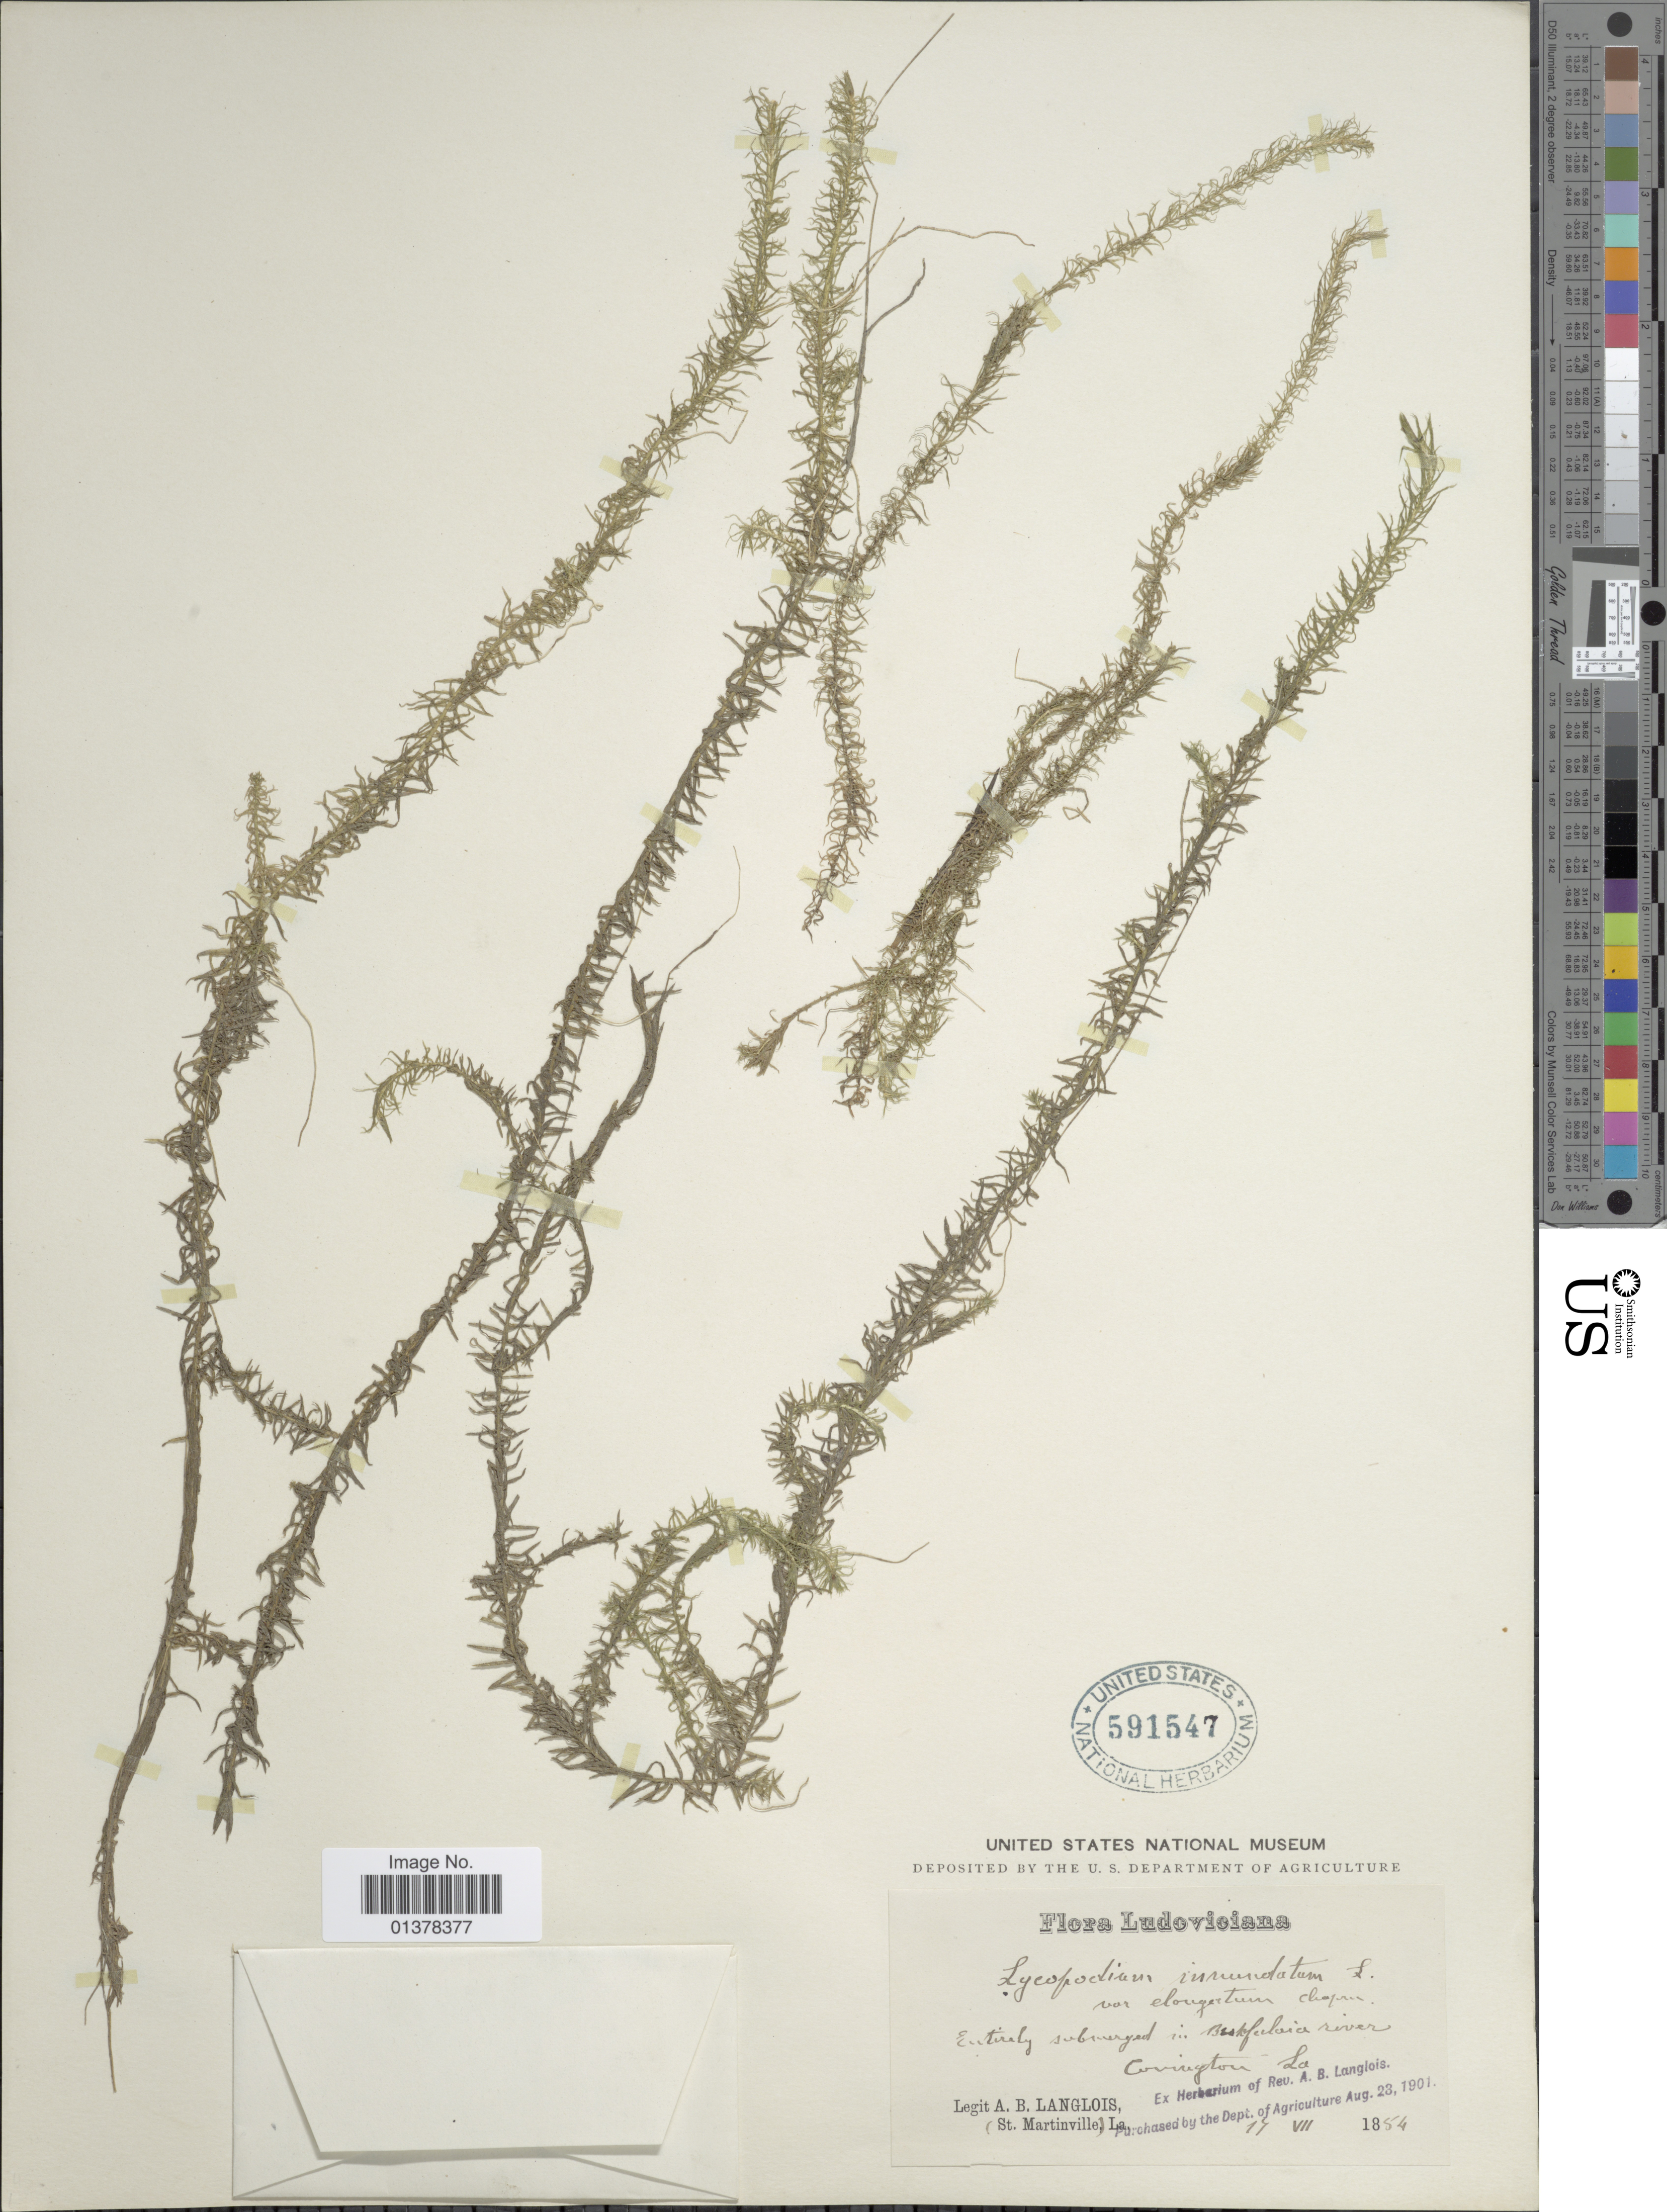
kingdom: Plantae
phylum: Tracheophyta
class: Lycopodiopsida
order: Lycopodiales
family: Lycopodiaceae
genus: Lycopodiella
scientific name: Lycopodiella inundata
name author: (L.) Holub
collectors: A. Langlois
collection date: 1854-07-17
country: United States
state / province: Louisiana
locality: Entirely submarged in Bookfaloua river Covington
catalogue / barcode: US 591547